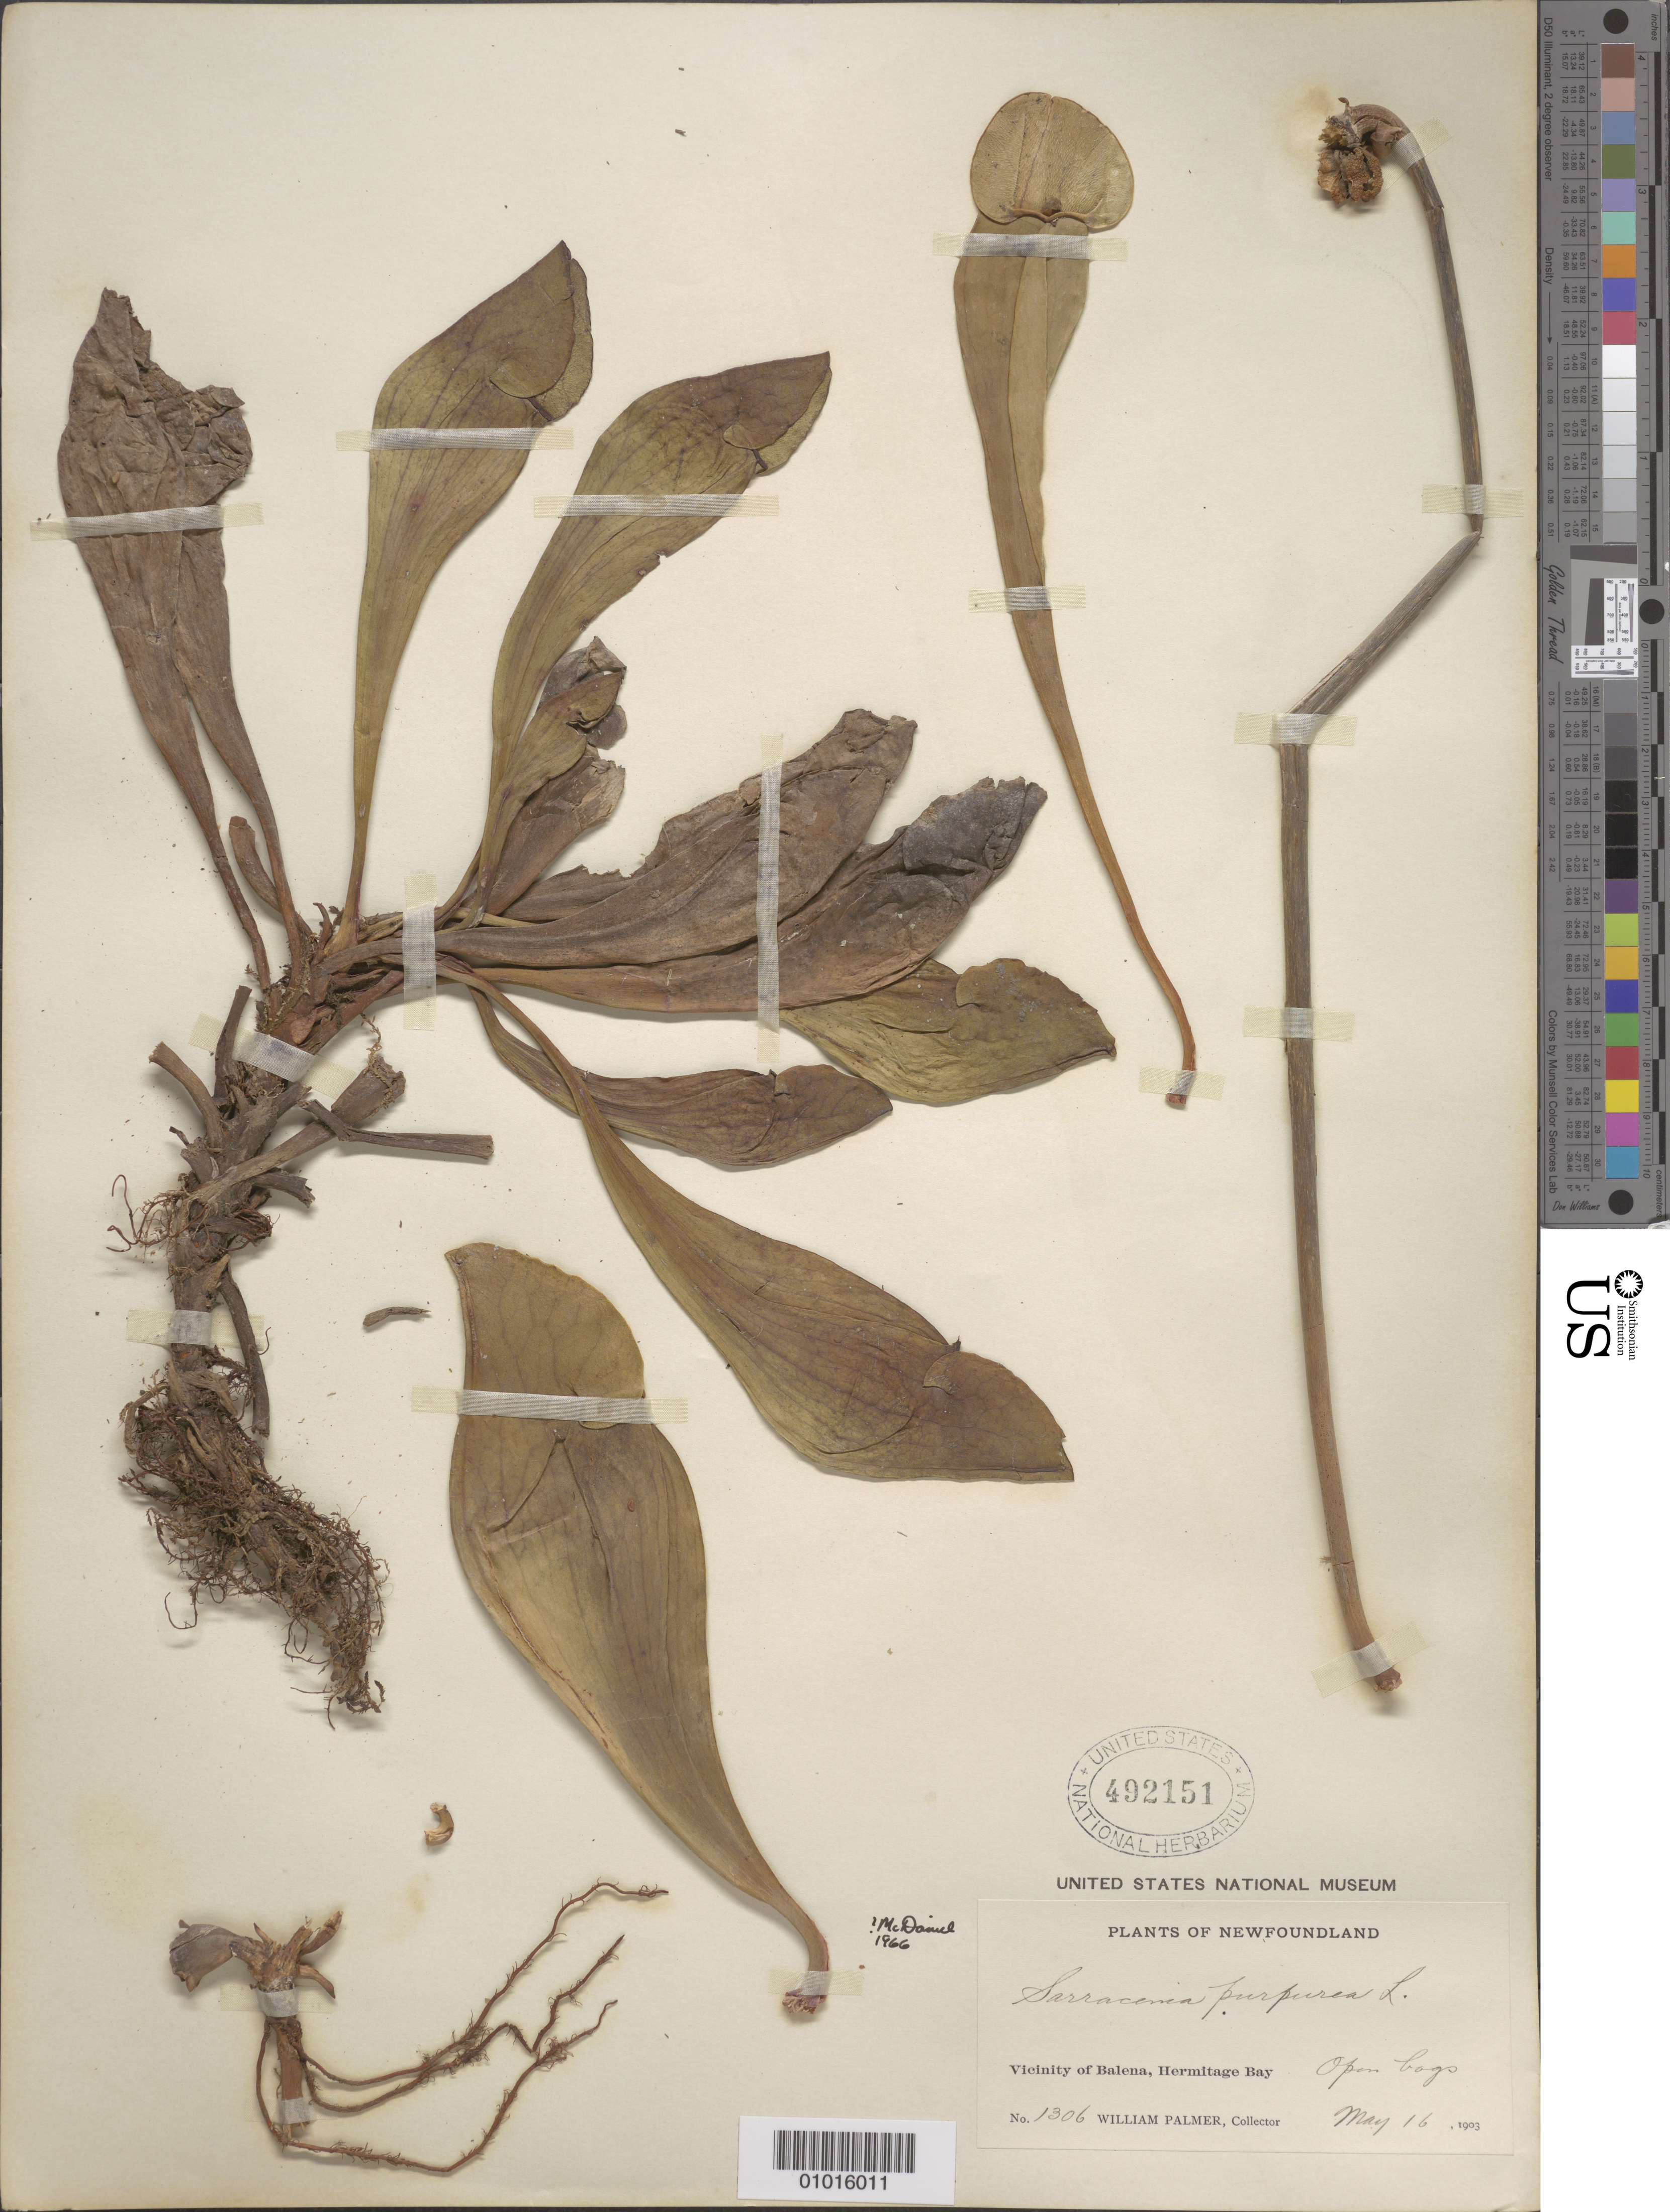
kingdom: Plantae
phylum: Tracheophyta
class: Magnoliopsida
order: Ericales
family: Sarraceniaceae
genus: Sarracenia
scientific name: Sarracenia purpurea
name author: L.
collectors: W. Palmer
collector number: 1306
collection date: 1903-05-16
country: Canada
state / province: Newfoundland and Labrador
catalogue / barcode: US 492151